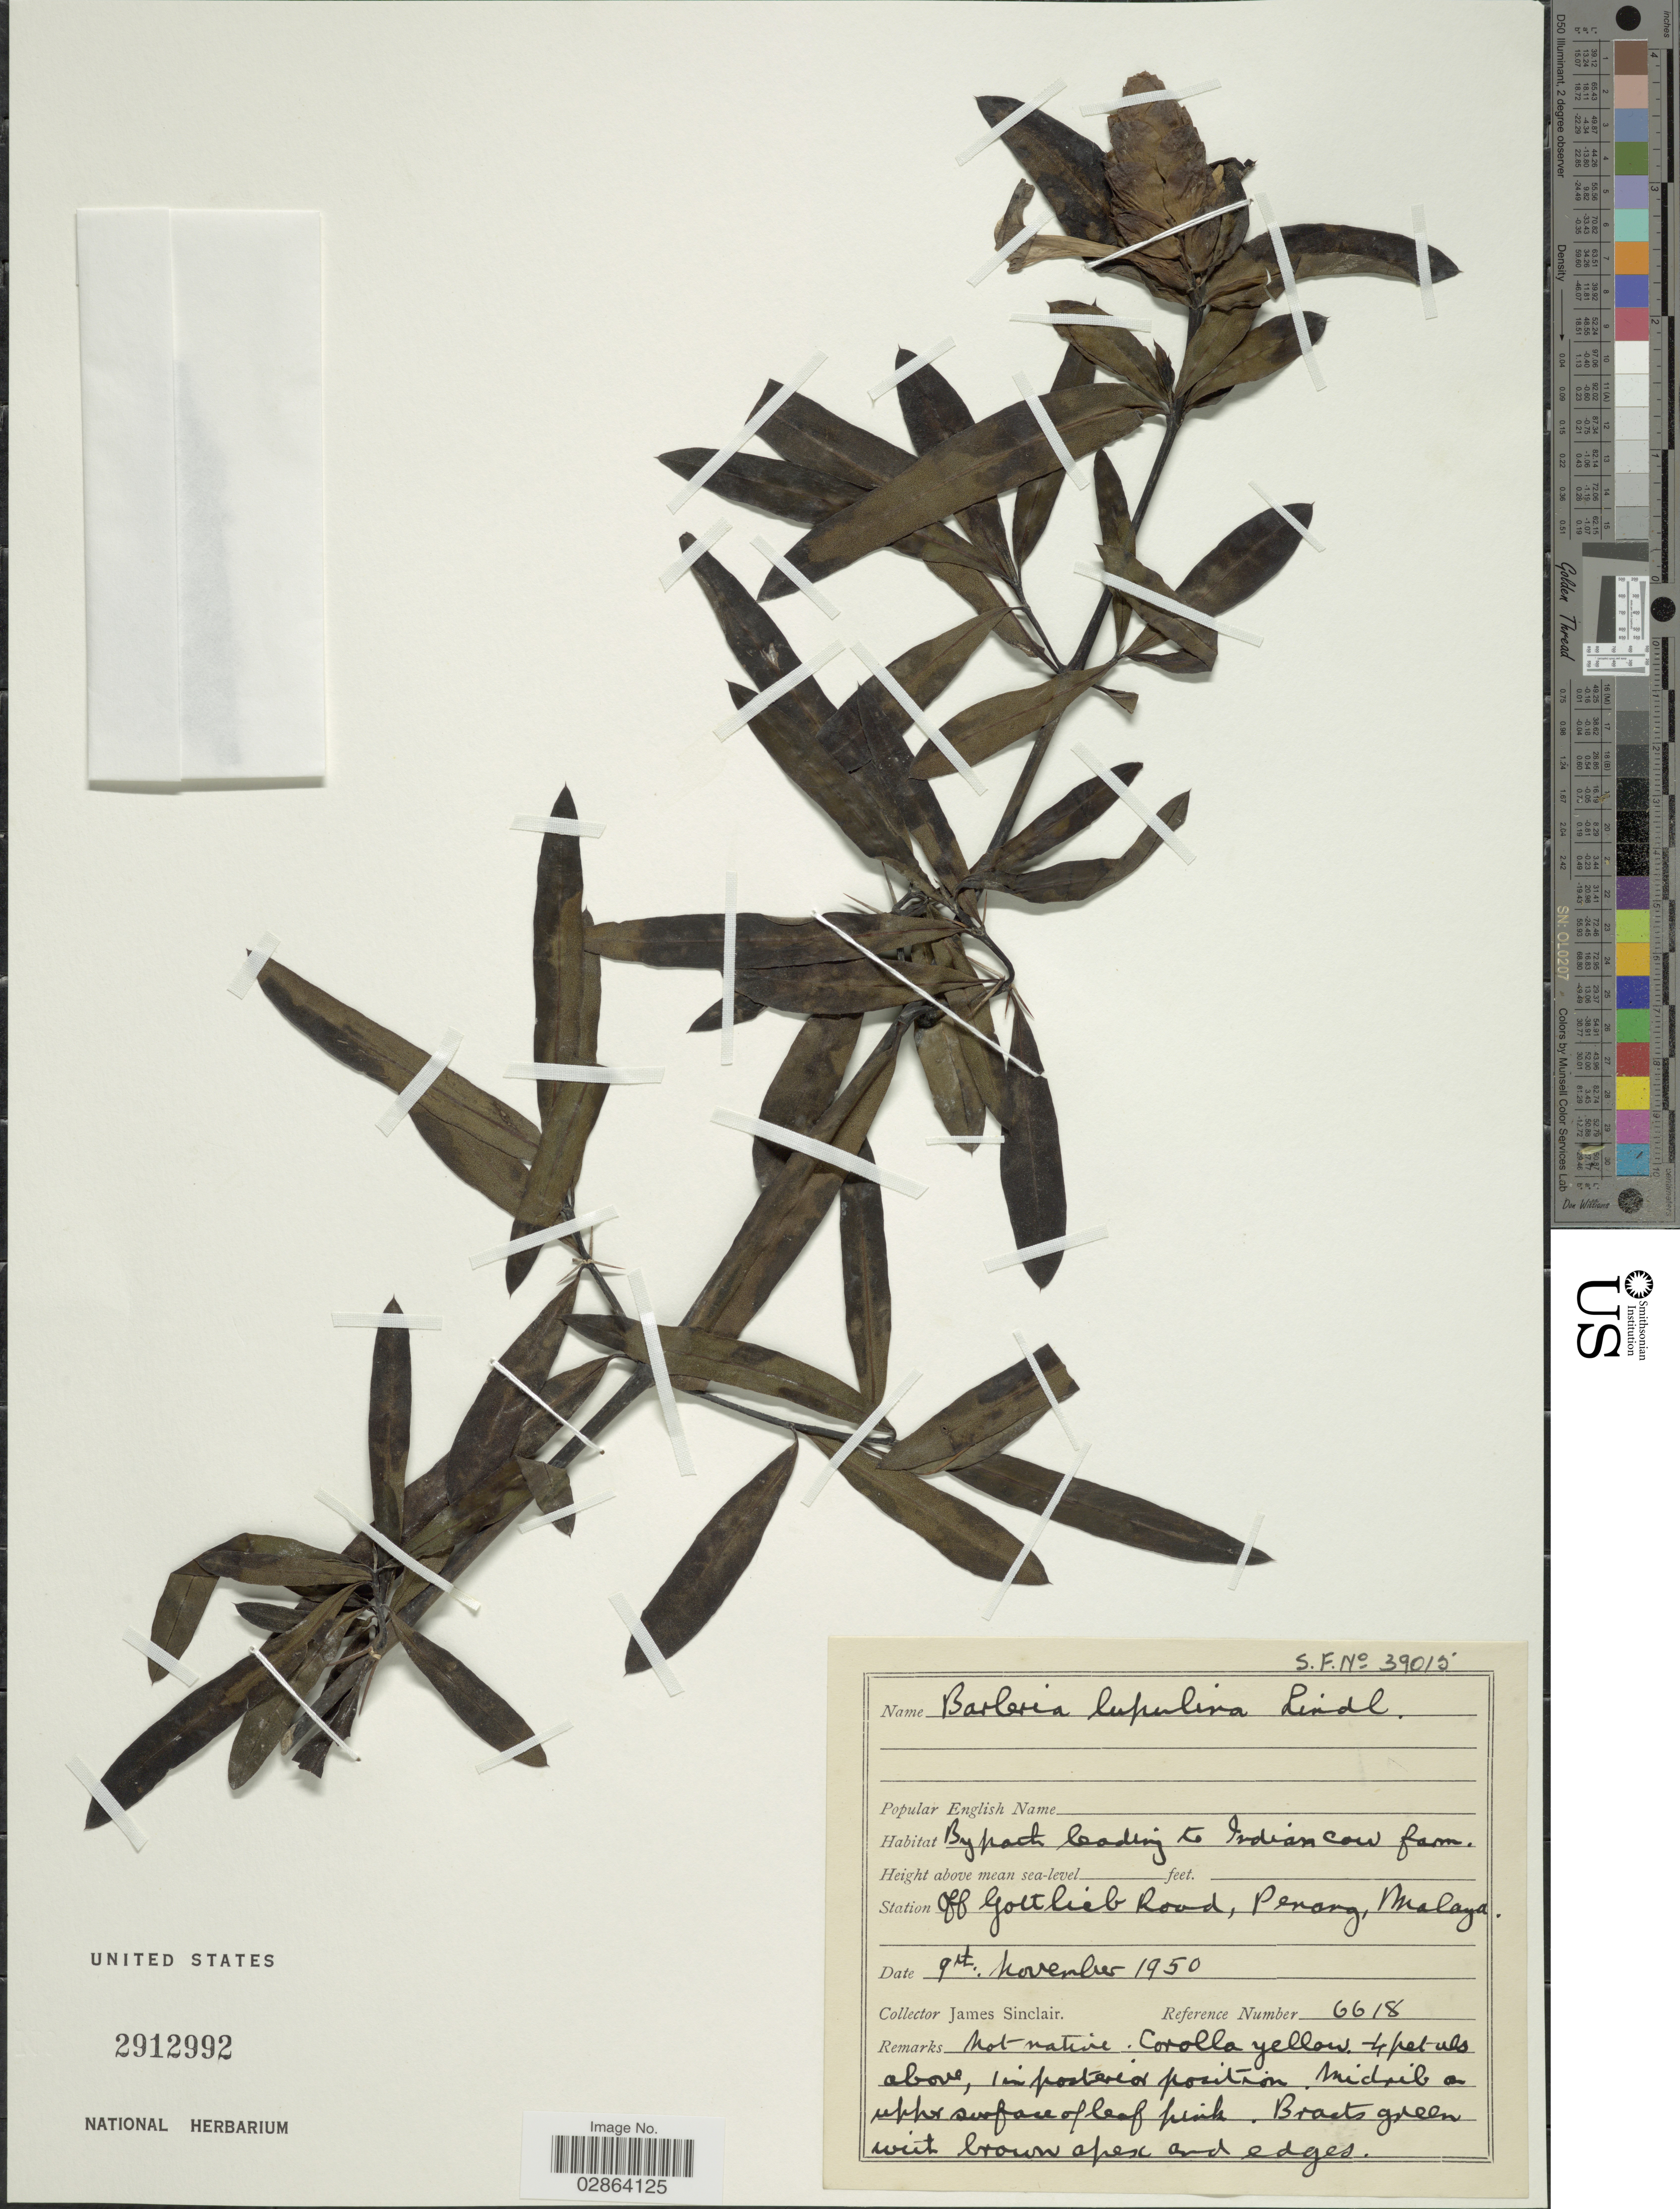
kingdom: Plantae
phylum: Tracheophyta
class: Magnoliopsida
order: Lamiales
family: Acanthaceae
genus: Barleria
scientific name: Barleria lupulina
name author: Lindl.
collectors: J. Sinclair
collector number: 6618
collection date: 1950-11-09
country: Malaysia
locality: Station off Goltlieb Road, Penang, Malaya.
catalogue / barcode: US 2912992